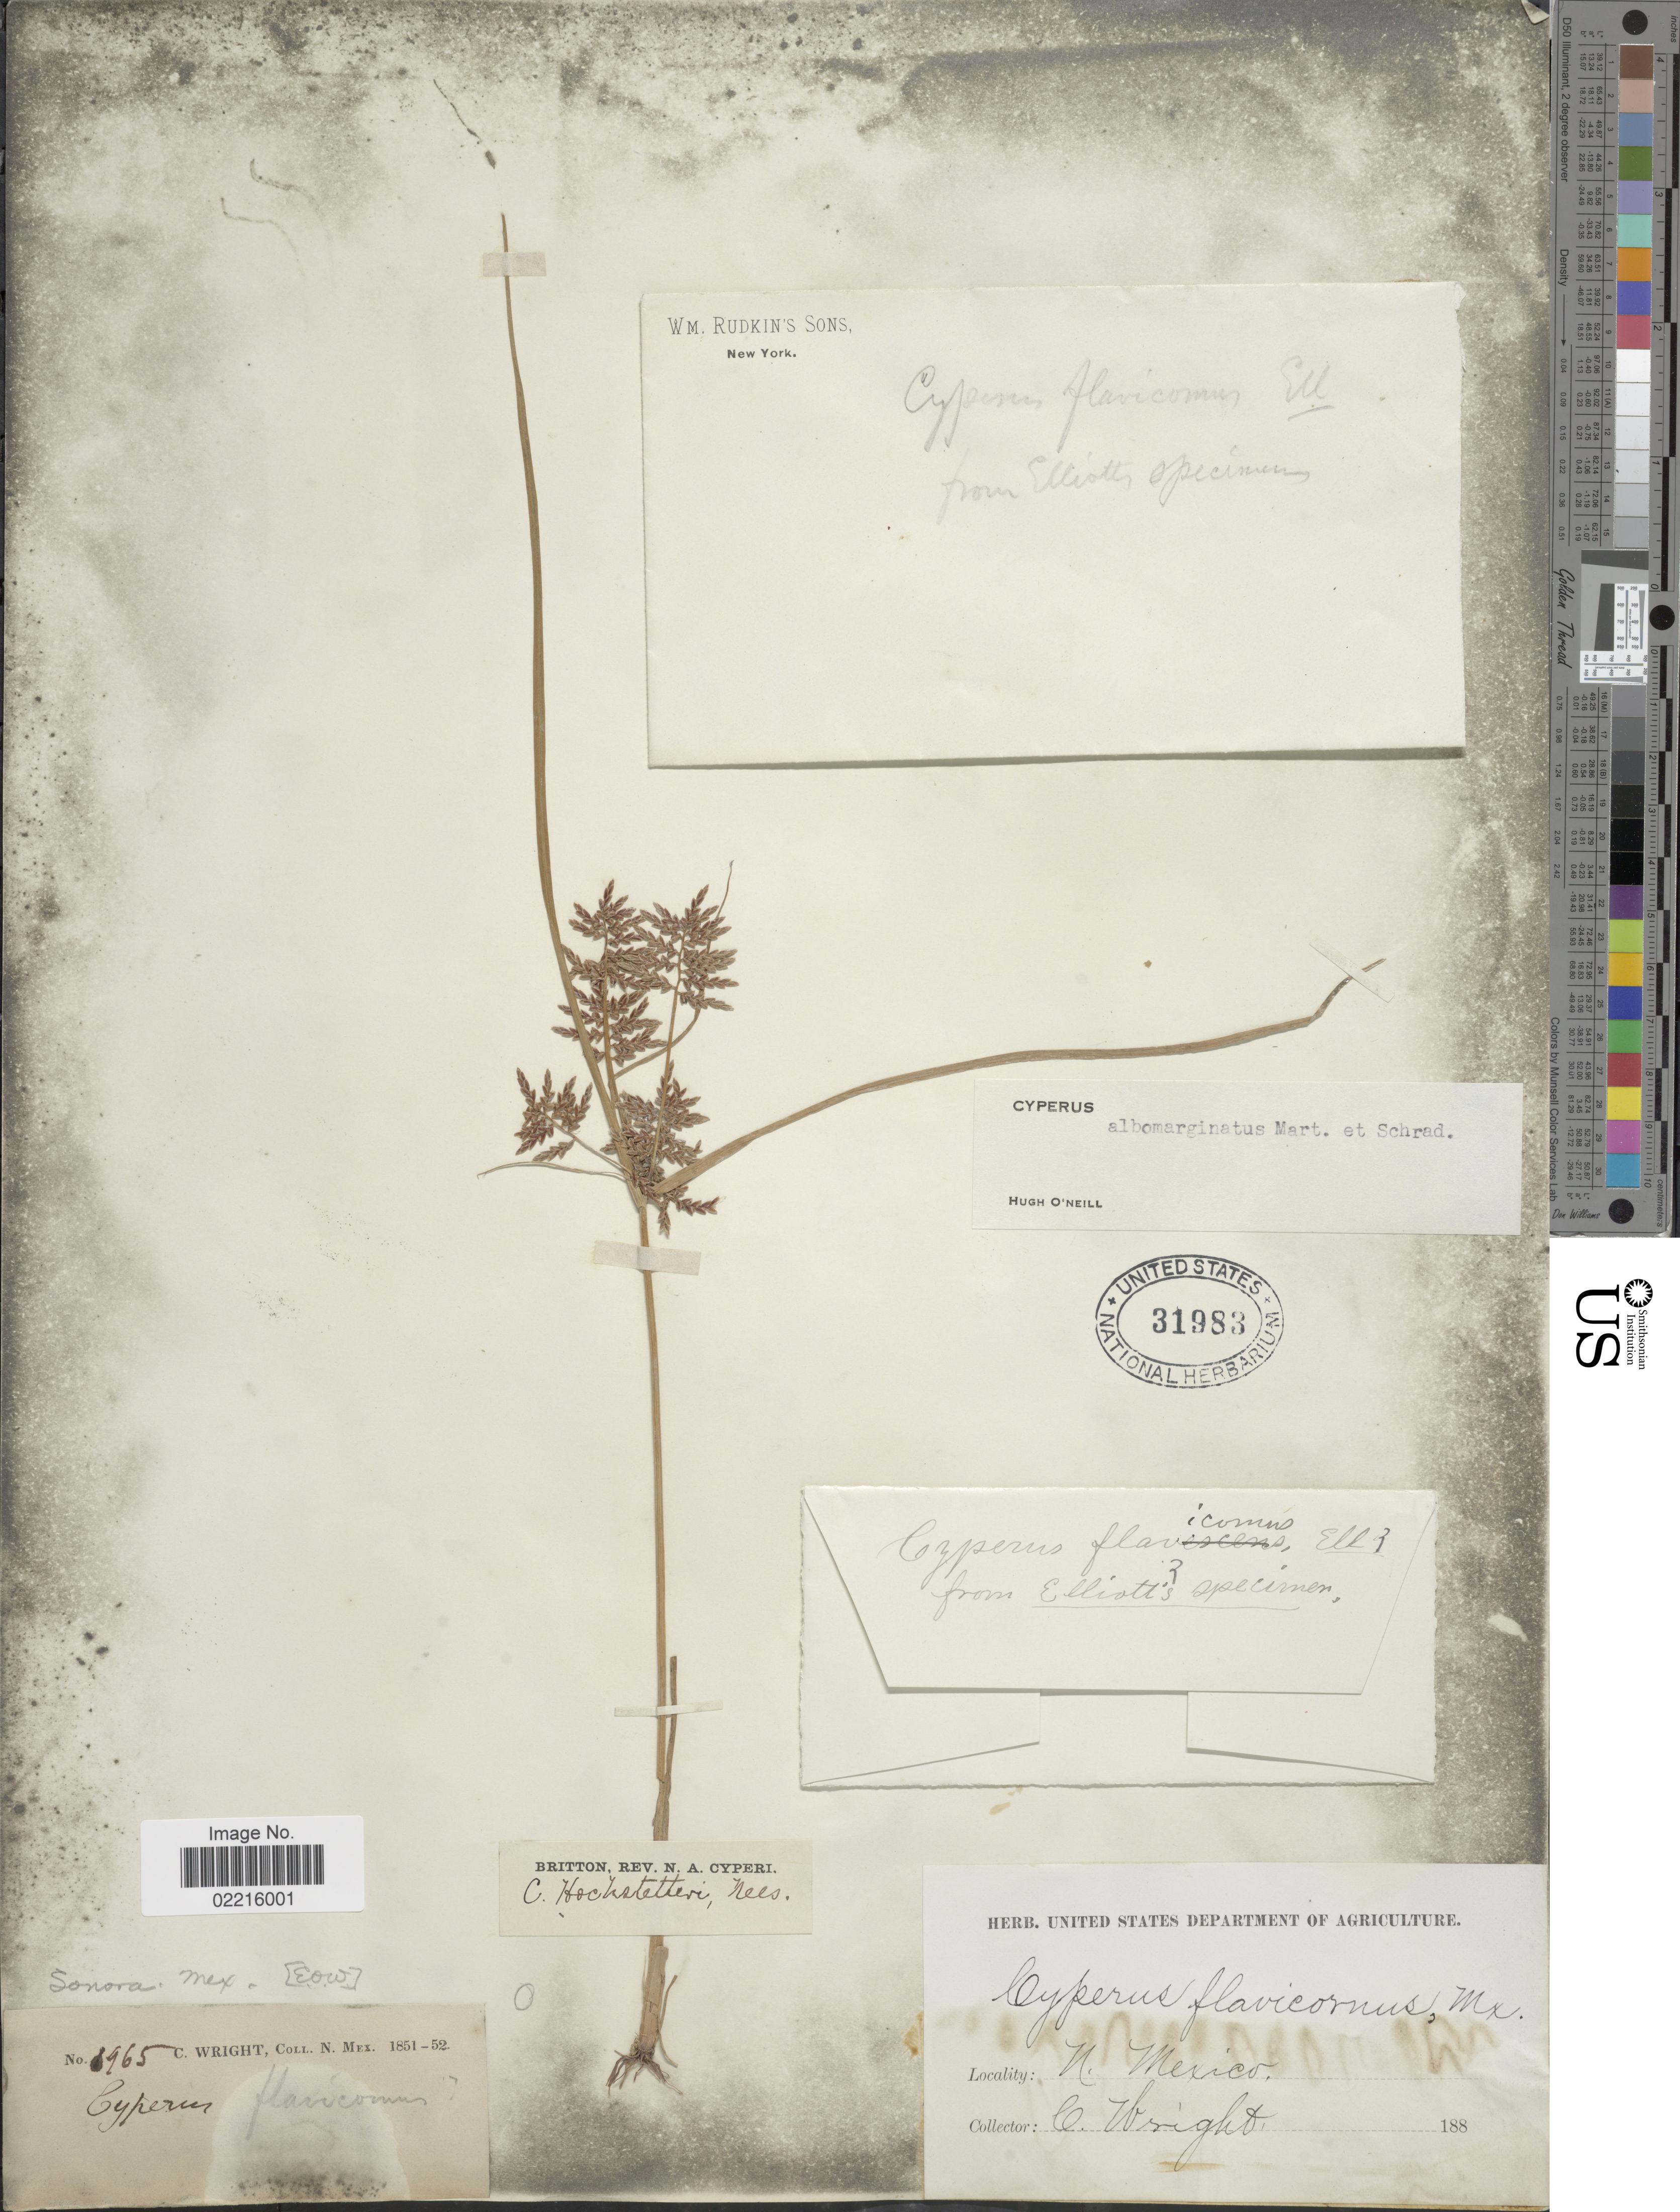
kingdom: Plantae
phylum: Tracheophyta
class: Liliopsida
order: Poales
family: Cyperaceae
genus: Cyperus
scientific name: Cyperus flavicomus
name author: Michx.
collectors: C. Wright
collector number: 1965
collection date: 1851/1852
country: United States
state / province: New Mexico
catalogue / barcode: US 31983